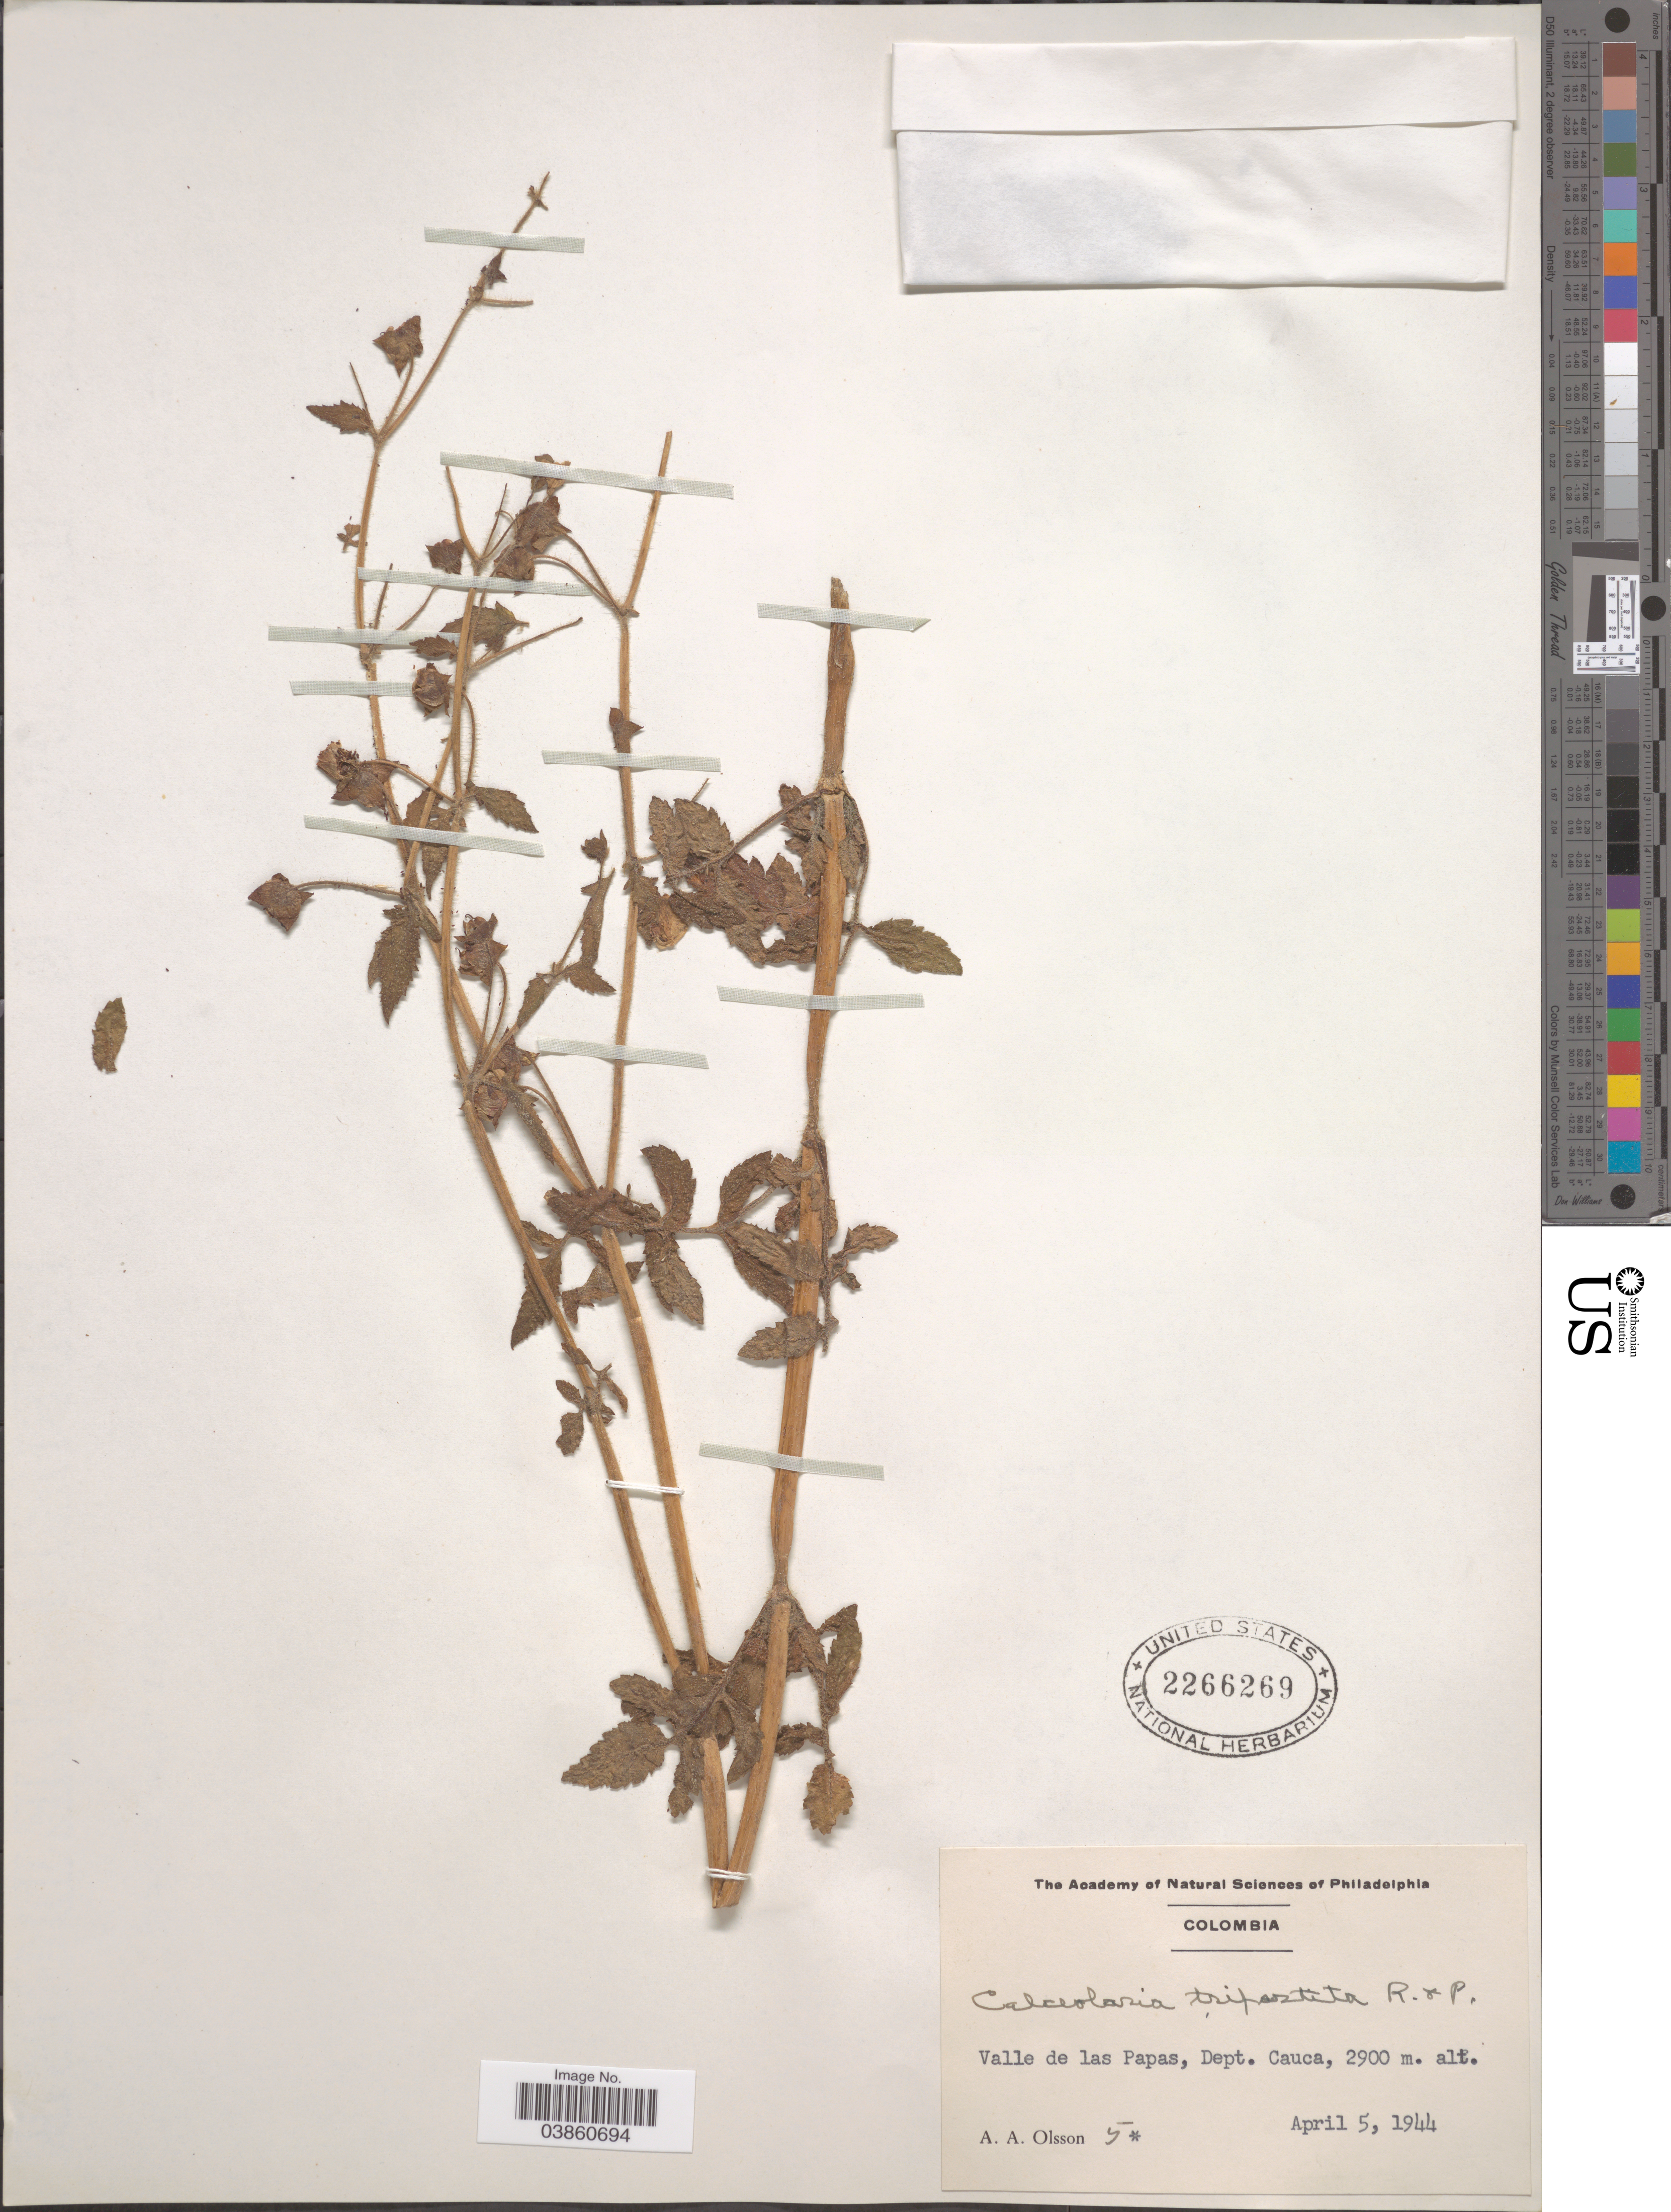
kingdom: Plantae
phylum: Tracheophyta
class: Magnoliopsida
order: Lamiales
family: Calceolariaceae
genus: Calceolaria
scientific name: Calceolaria tripartita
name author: Ruiz & Pav.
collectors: A. Olsson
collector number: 5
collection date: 1944-04-05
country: Colombia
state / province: Cauca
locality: Valle de las Papas, Dept. Cauca.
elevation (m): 2900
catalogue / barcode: US 2266269